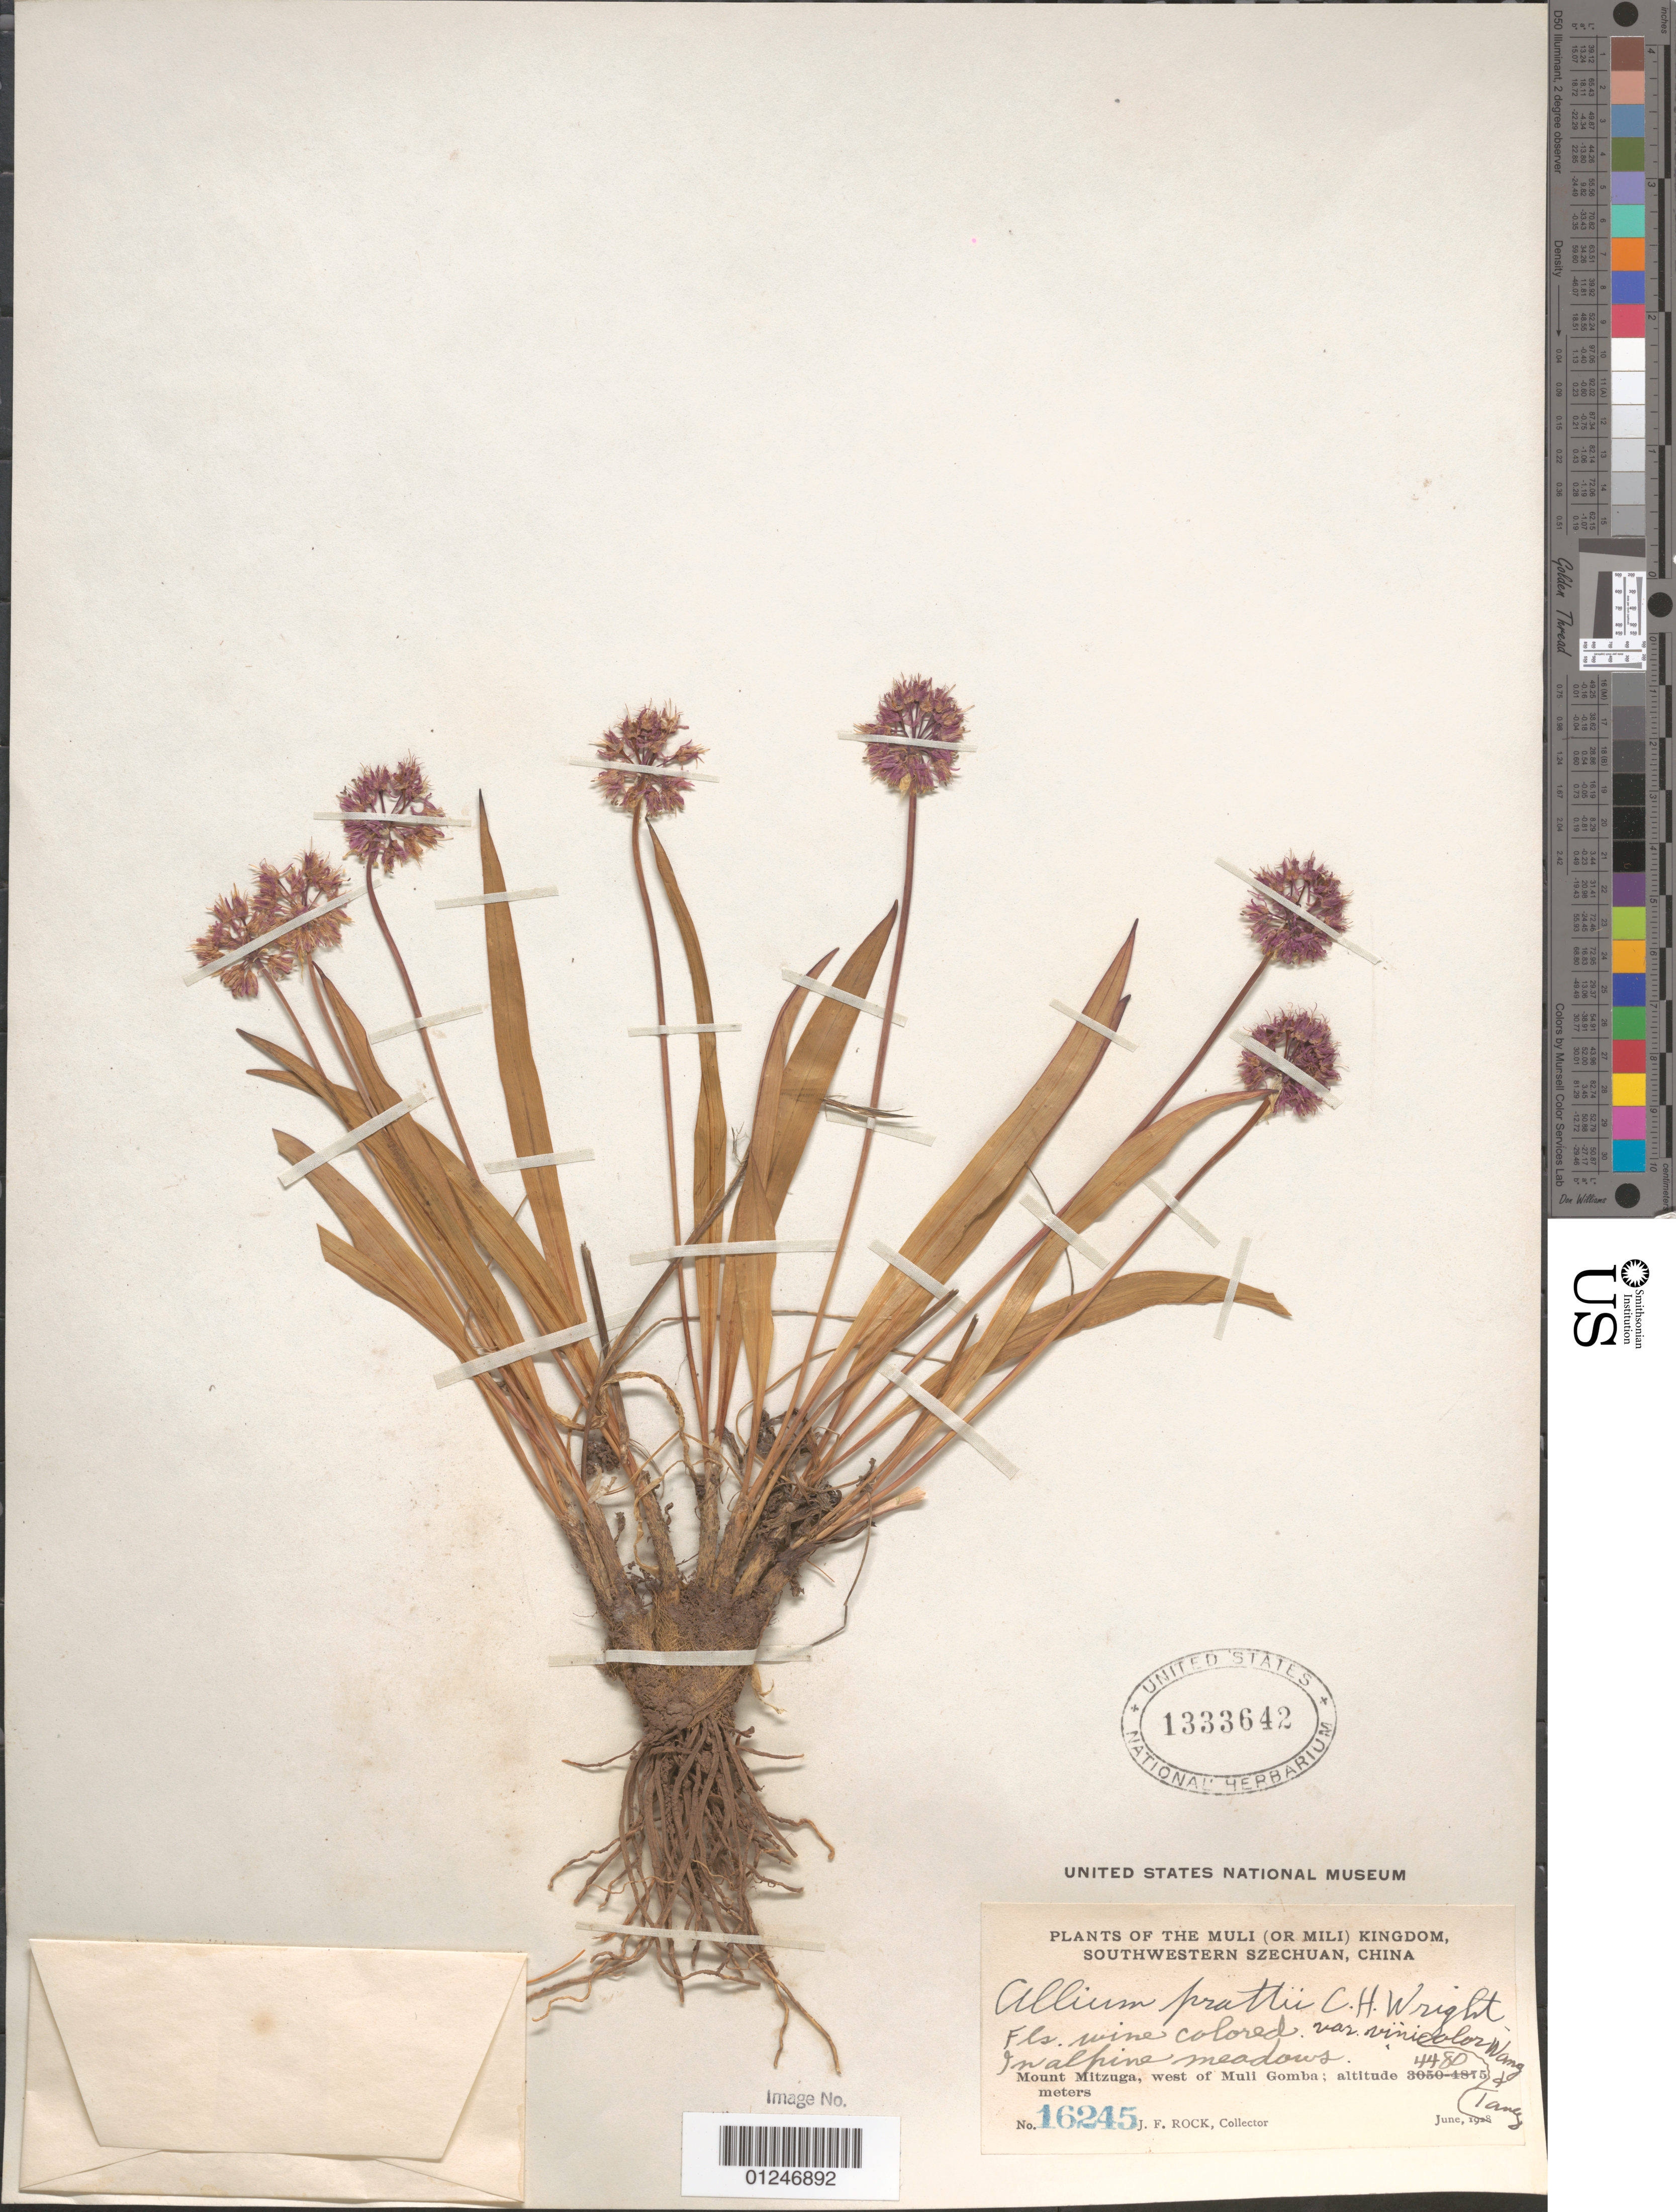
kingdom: Plantae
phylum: Tracheophyta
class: Liliopsida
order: Asparagales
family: Amaryllidaceae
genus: Allium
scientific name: Allium prattii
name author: C.H. Wright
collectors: J. Rock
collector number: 16245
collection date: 1928-06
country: China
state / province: Sichuan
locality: Muli (or Mili) Kingdom, Southwestern Szechuan, China. Mount Mitzuga, west of Muli Gomba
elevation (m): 4480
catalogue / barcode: US 1333642